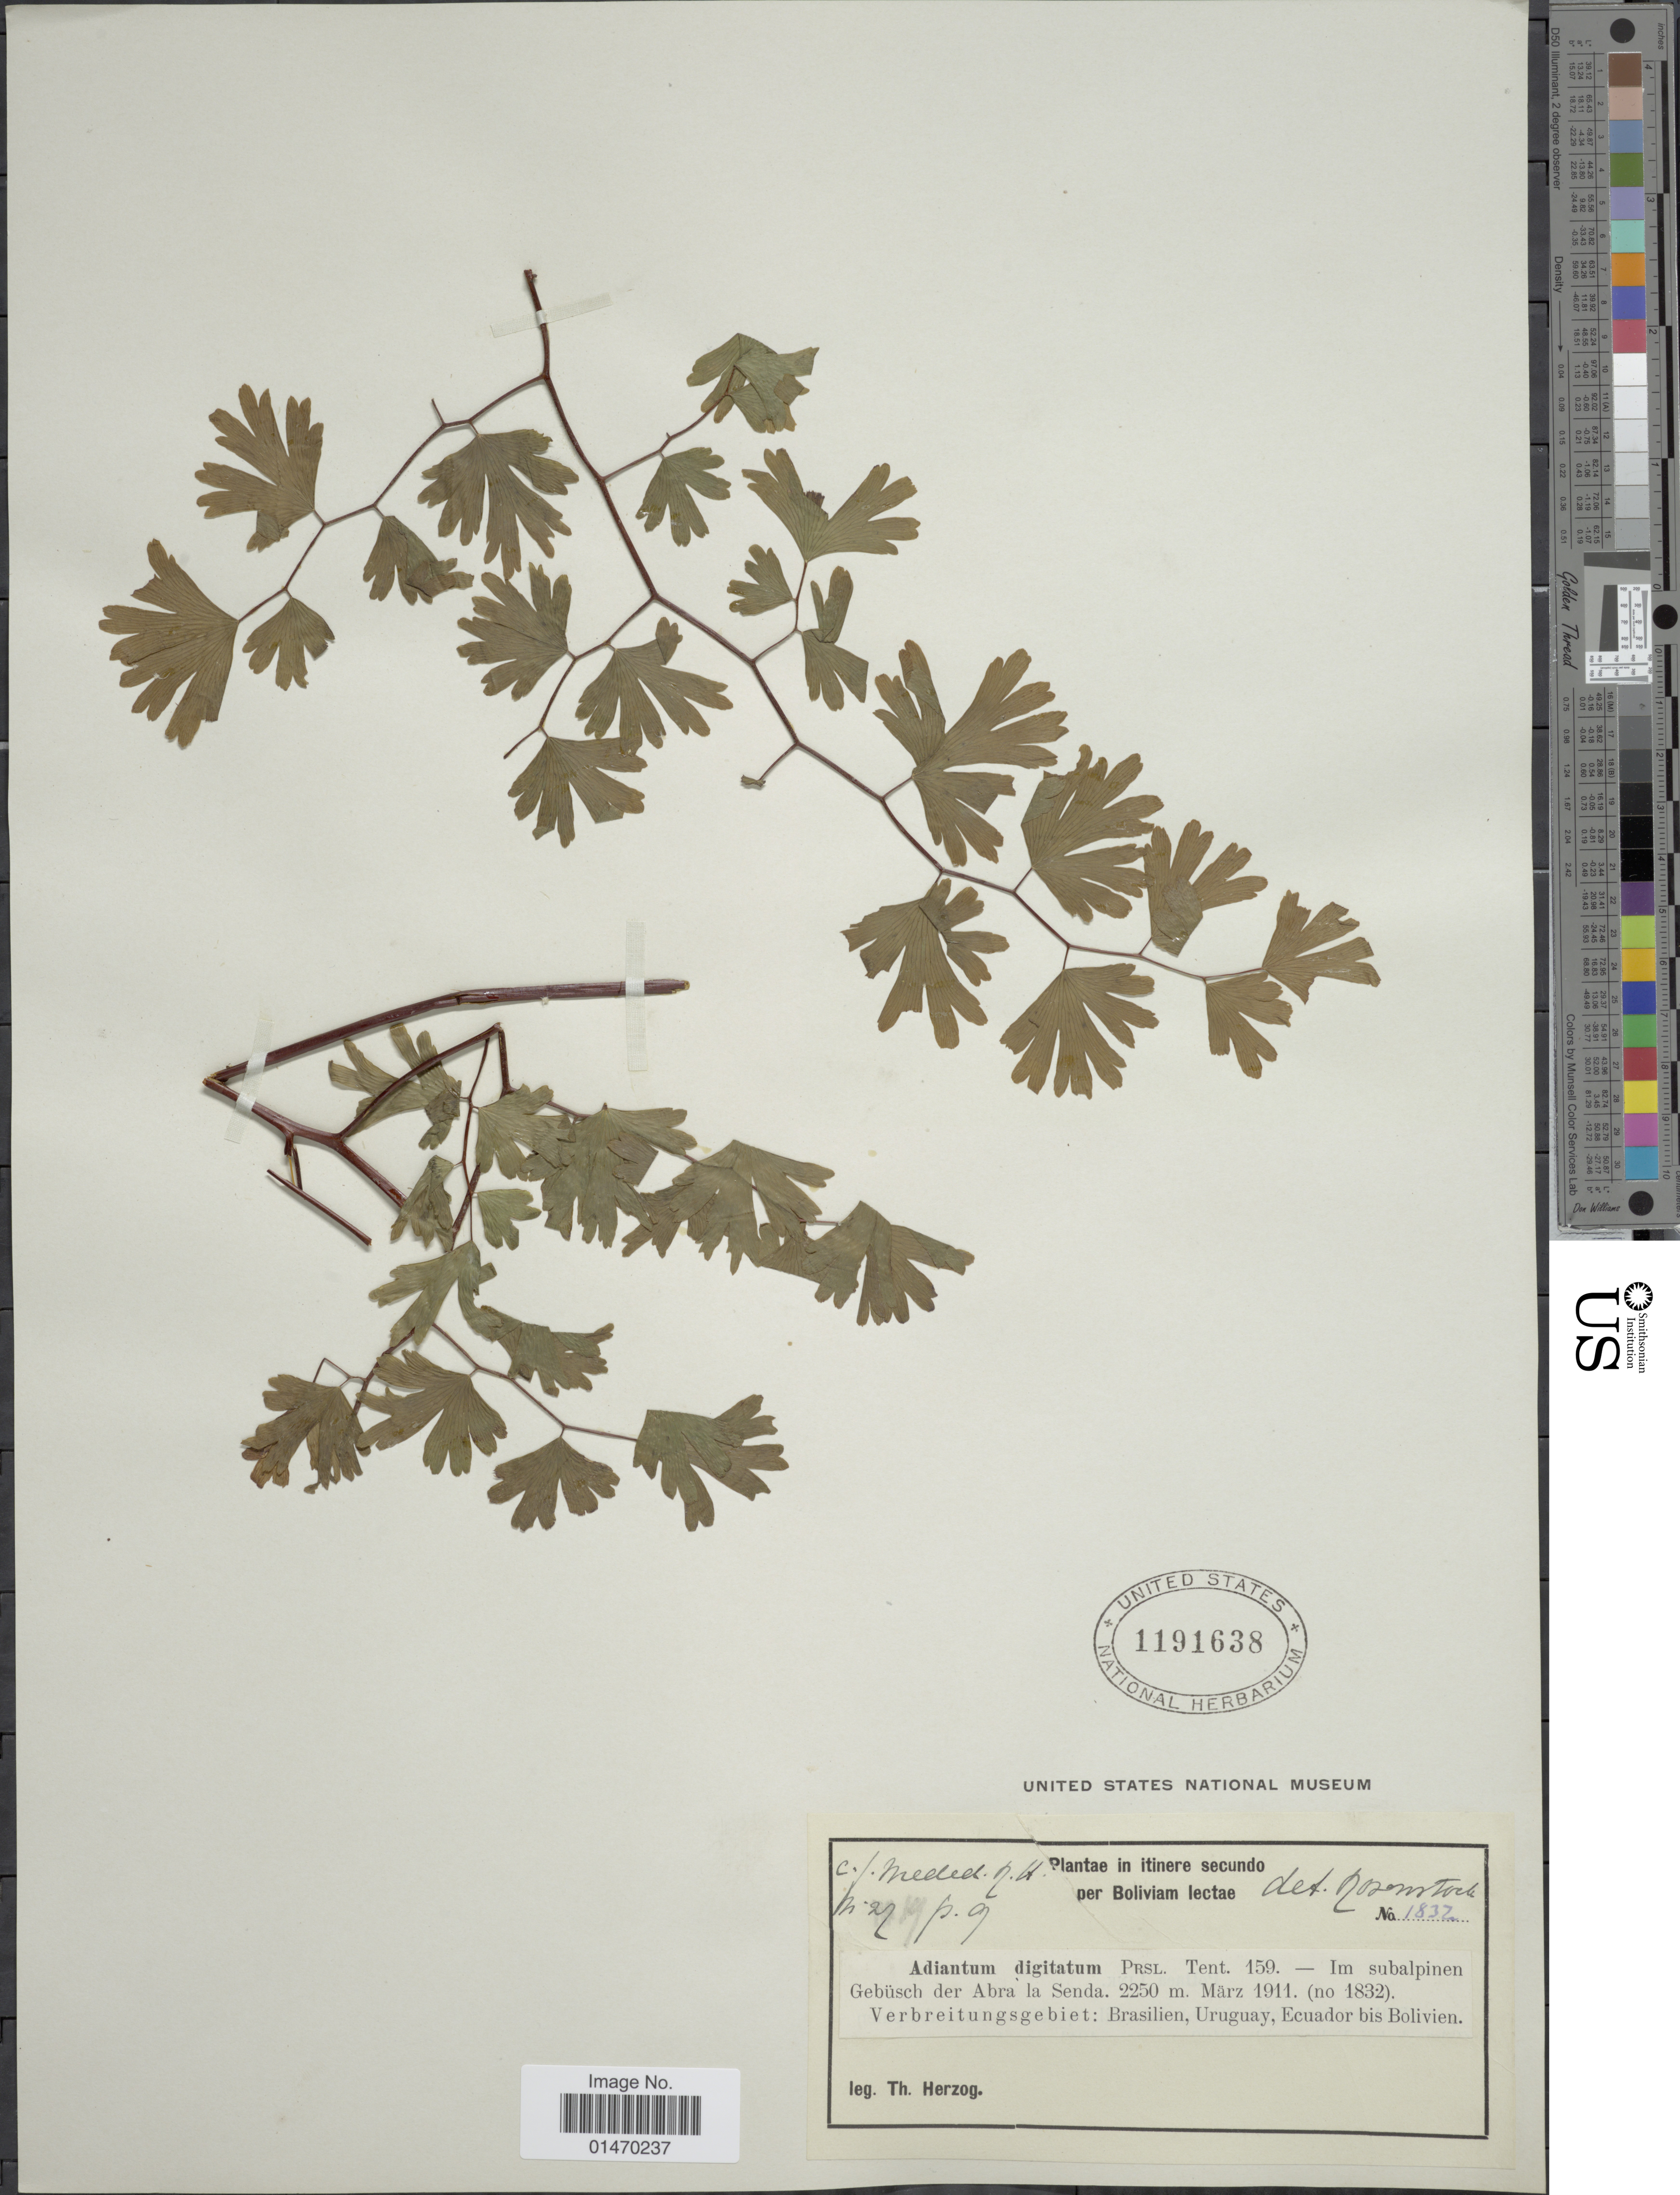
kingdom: Plantae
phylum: Tracheophyta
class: Polypodiopsida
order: Polypodiales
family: Pteridaceae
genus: Adiantum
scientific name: Adiantum digitatum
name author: Hook.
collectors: T. K. J. Herzog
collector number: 1832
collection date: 1911-09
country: Bolivia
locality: Im subalpinen gebusch der Abra la Senda.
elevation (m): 2250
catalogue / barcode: US 1191638